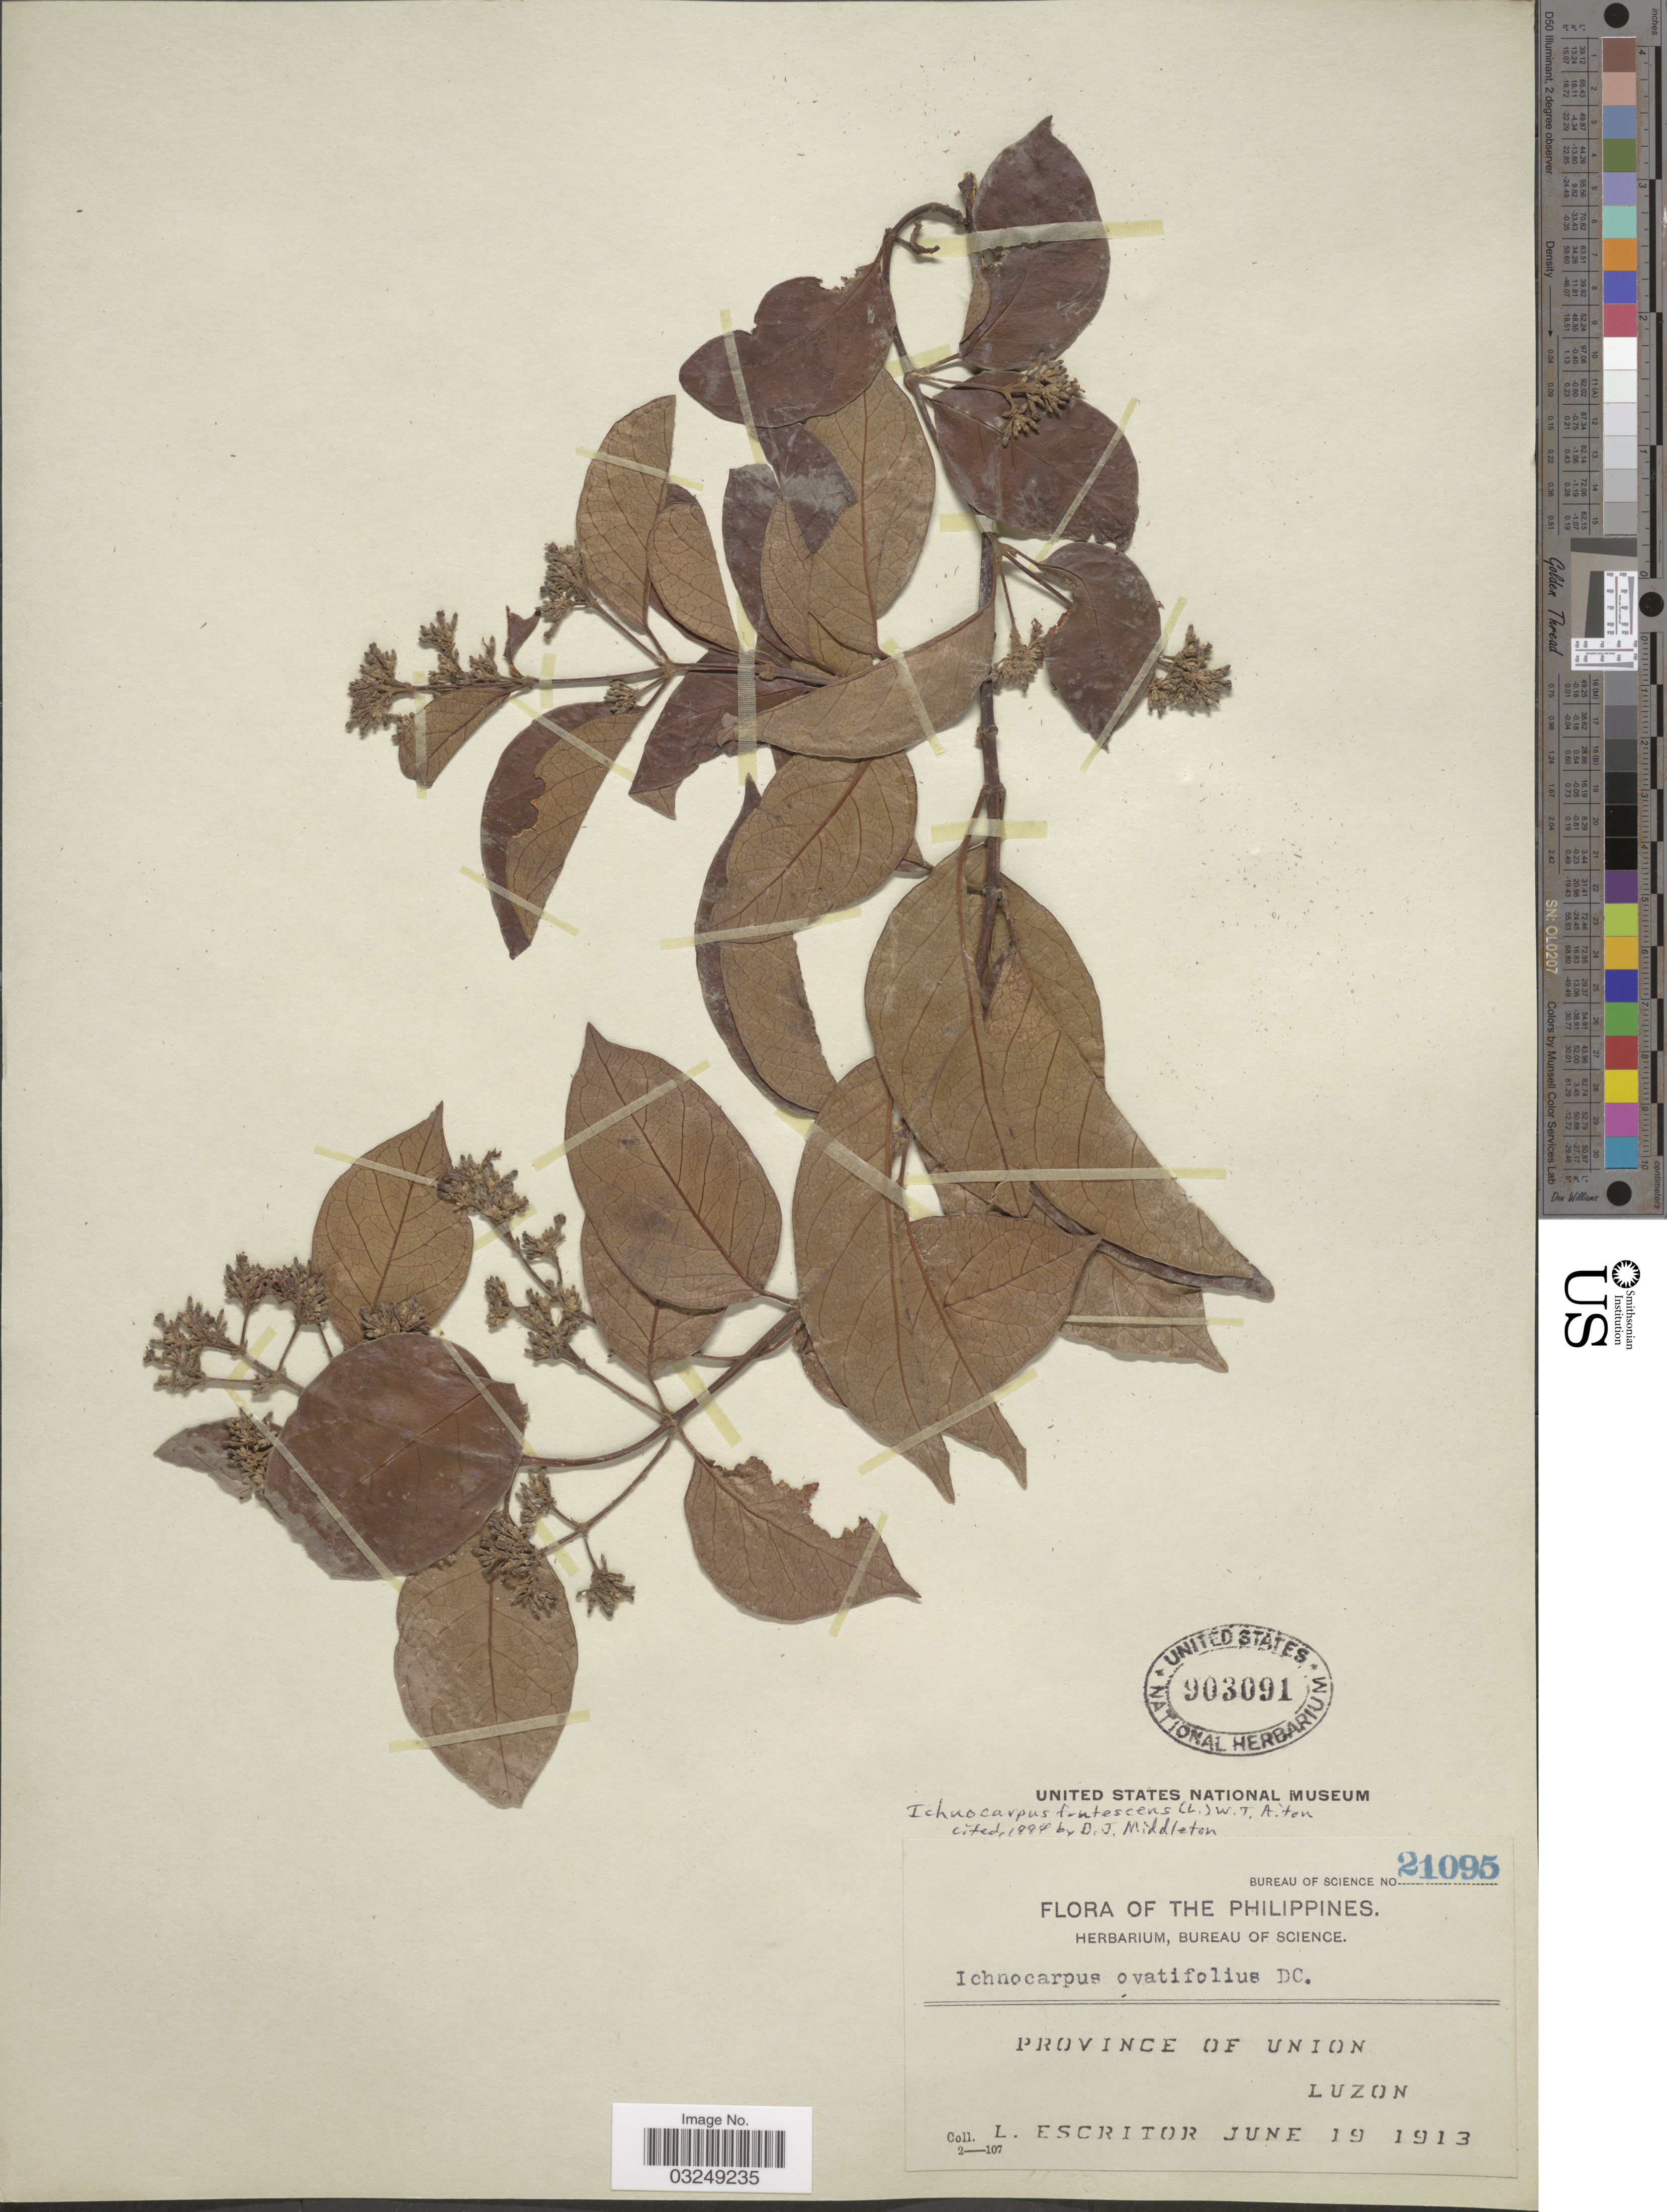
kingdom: Plantae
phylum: Tracheophyta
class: Magnoliopsida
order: Gentianales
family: Apocynaceae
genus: Ichnocarpus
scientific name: Ichnocarpus frutescens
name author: (L.) W.T. Aiton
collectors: L. Escritor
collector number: Bureau of Science 21095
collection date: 1913-06-19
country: Philippines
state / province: Ilocos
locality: Province of Union. Luzon.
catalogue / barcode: US 903091